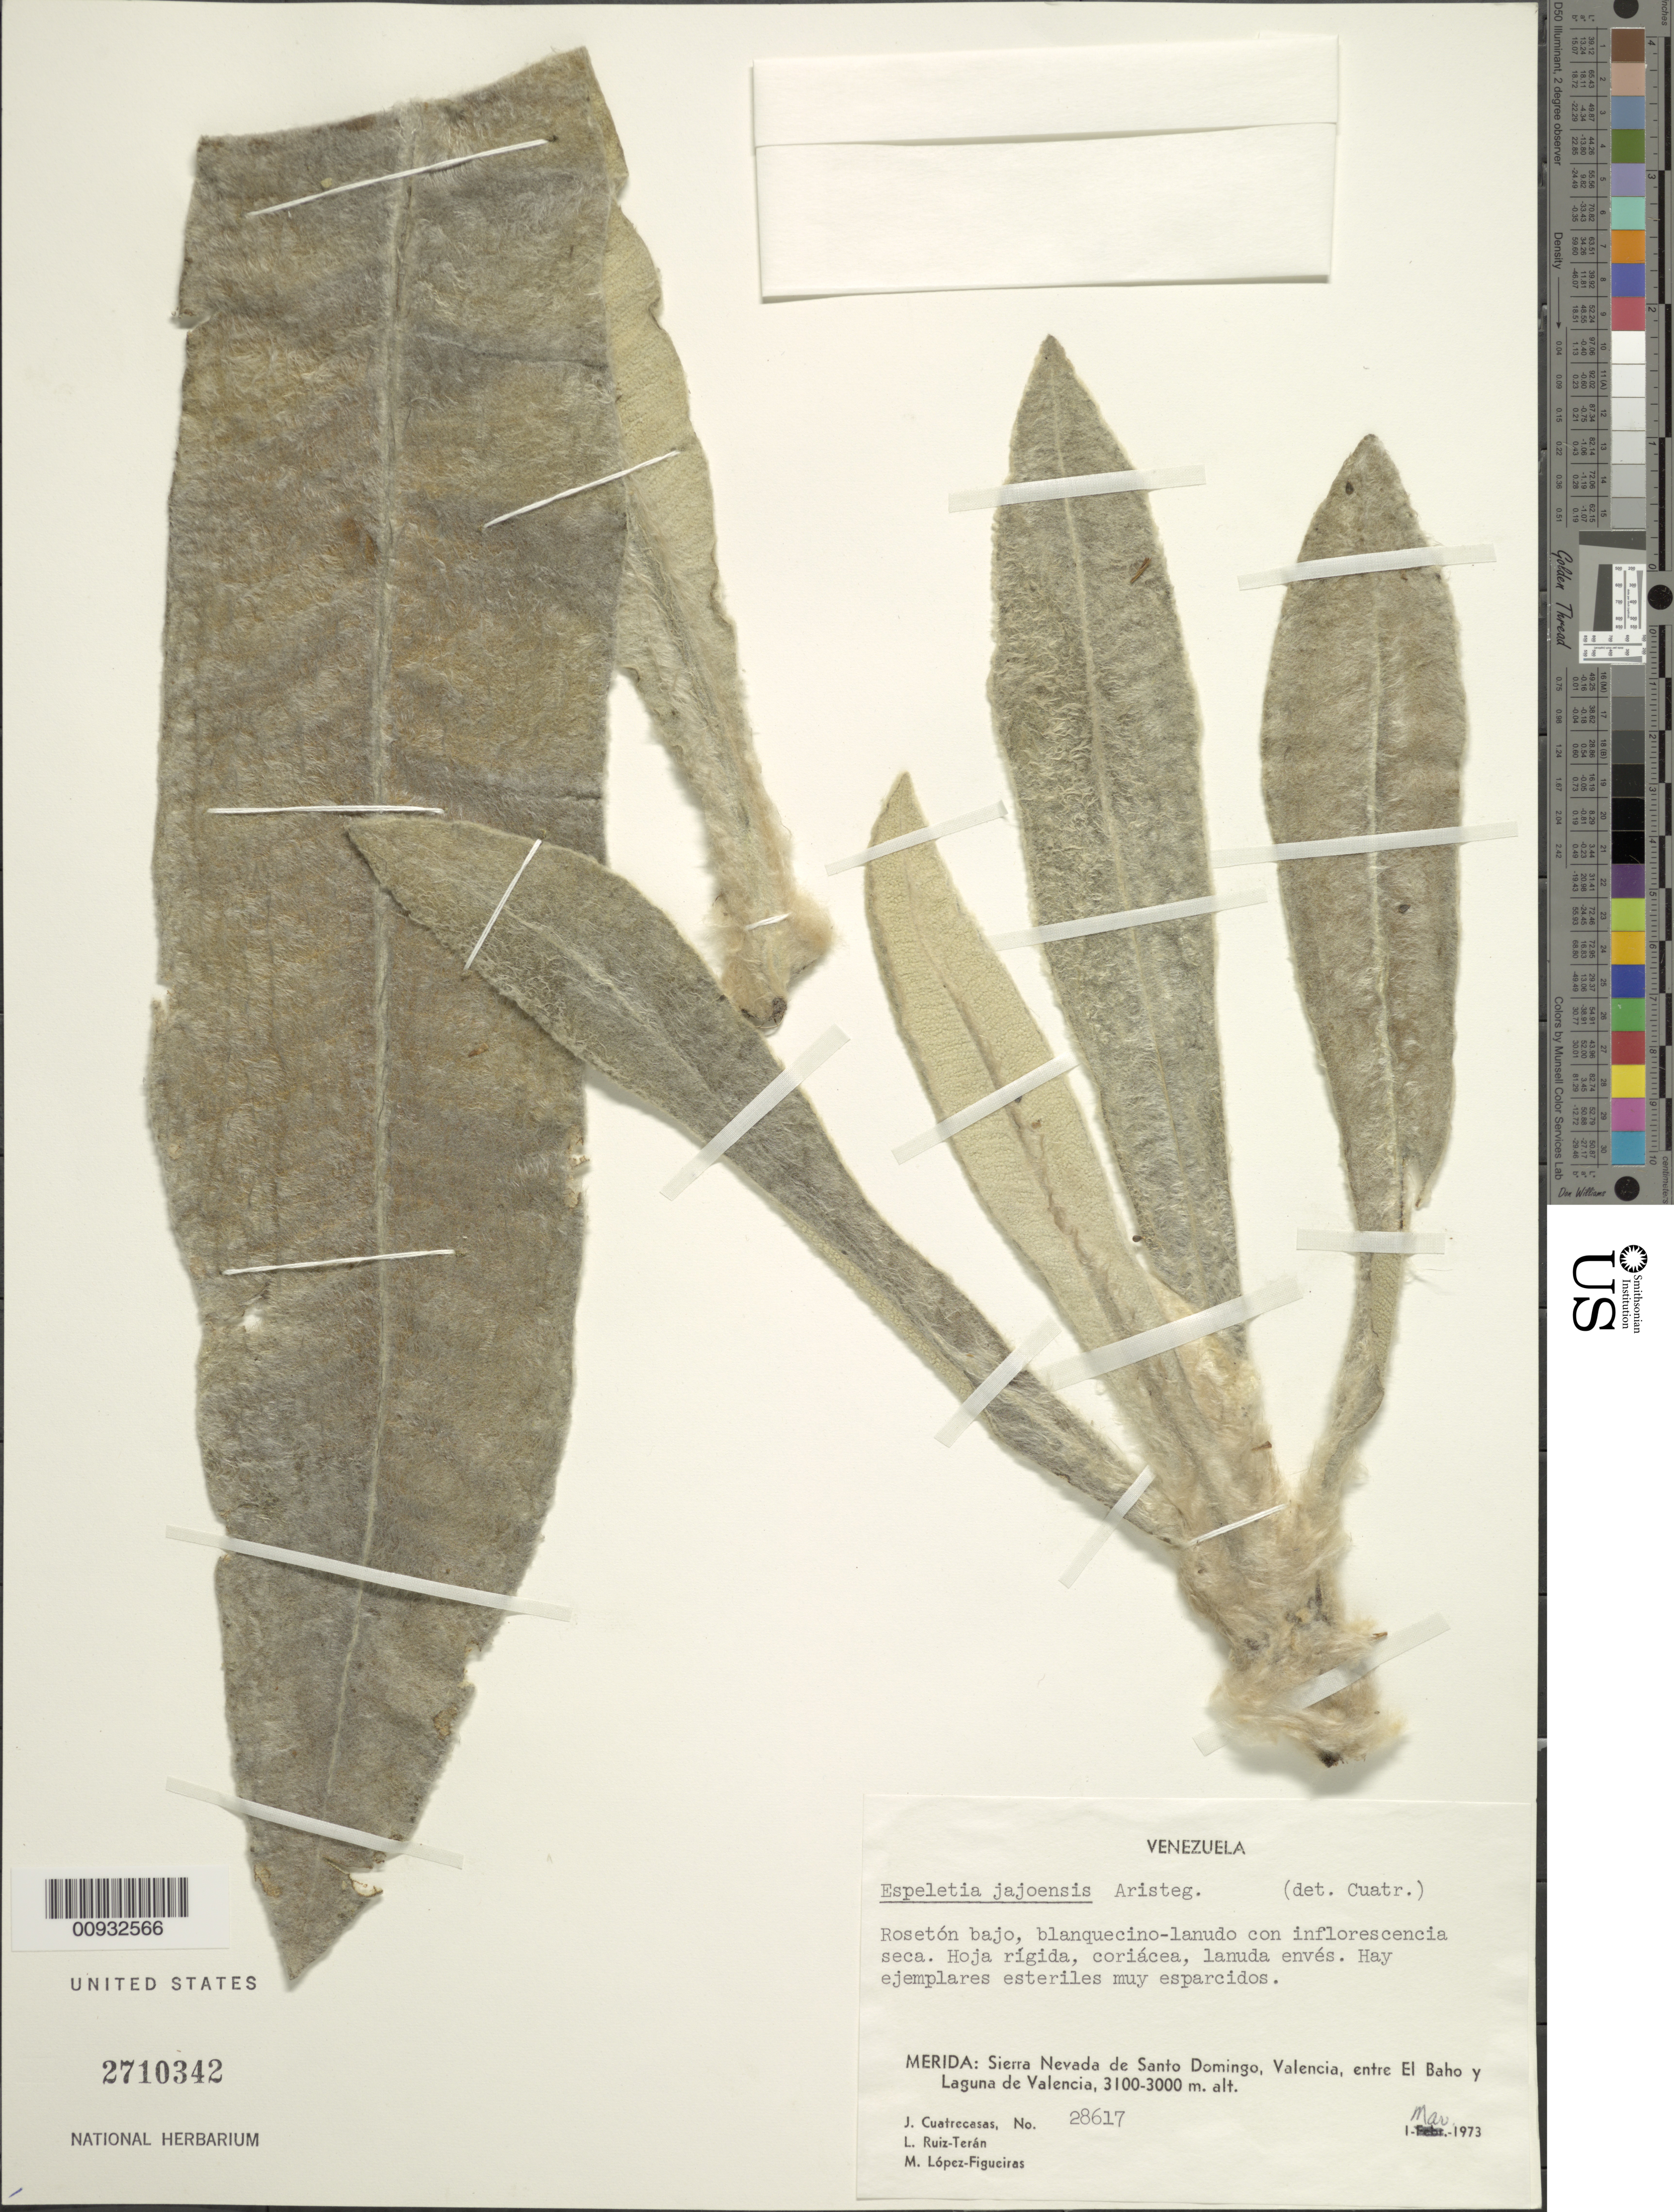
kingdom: Plantae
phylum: Tracheophyta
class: Magnoliopsida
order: Asterales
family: Asteraceae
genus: Espeletia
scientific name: Espeletia jajoensis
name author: Aristeg.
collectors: J. Cuatrecasas, L. E. Ruíz-Terán & M. López Figueiras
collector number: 28617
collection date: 1973-03-01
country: Venezuela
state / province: Mérida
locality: Sierra Nevada de Santo Domingo, Valencia, entre el Baho y Laguna de Valencia.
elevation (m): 3100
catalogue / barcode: US 2710342